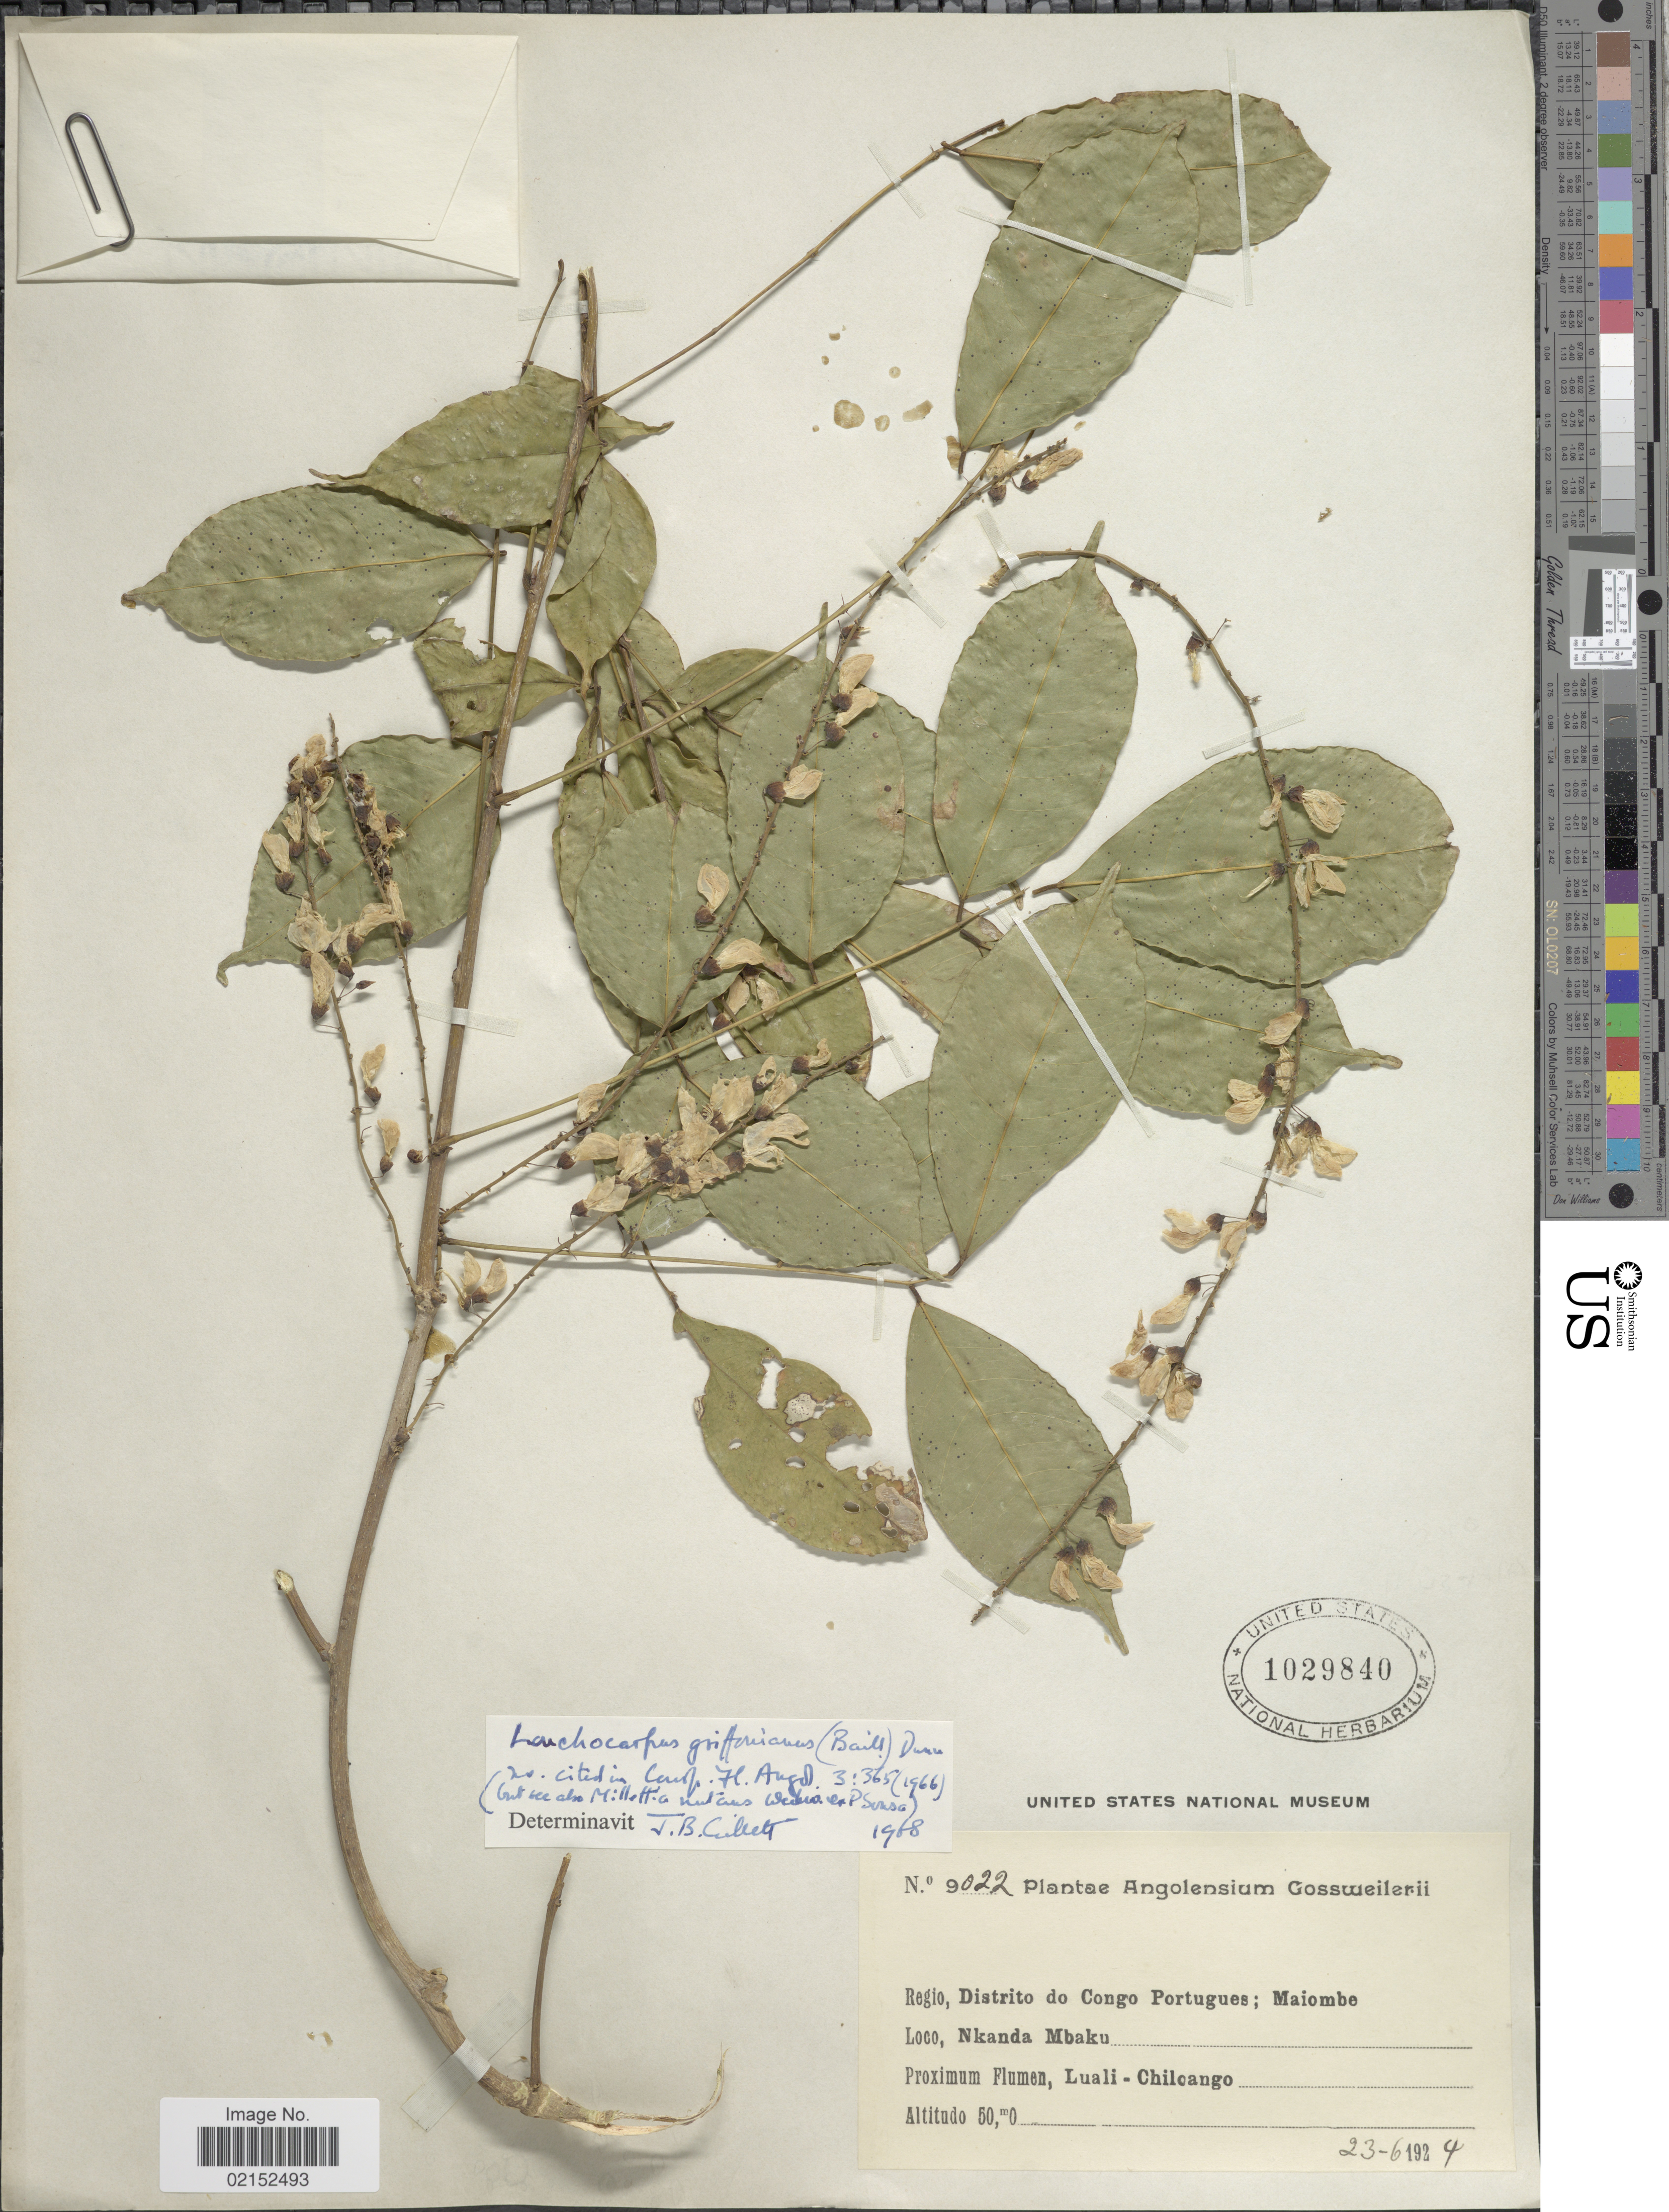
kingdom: Plantae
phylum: Tracheophyta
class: Magnoliopsida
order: Fabales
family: Fabaceae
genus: Lonchocarpus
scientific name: Lonchocarpus griffonianus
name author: Dunn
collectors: -. Gossweiler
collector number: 9022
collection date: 1924-06-23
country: Congo, Democratic Republic of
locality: Regio, Ditrito de Congo Portugues; Maiombe. Nkand Mbaku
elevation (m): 50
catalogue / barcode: US 1029840